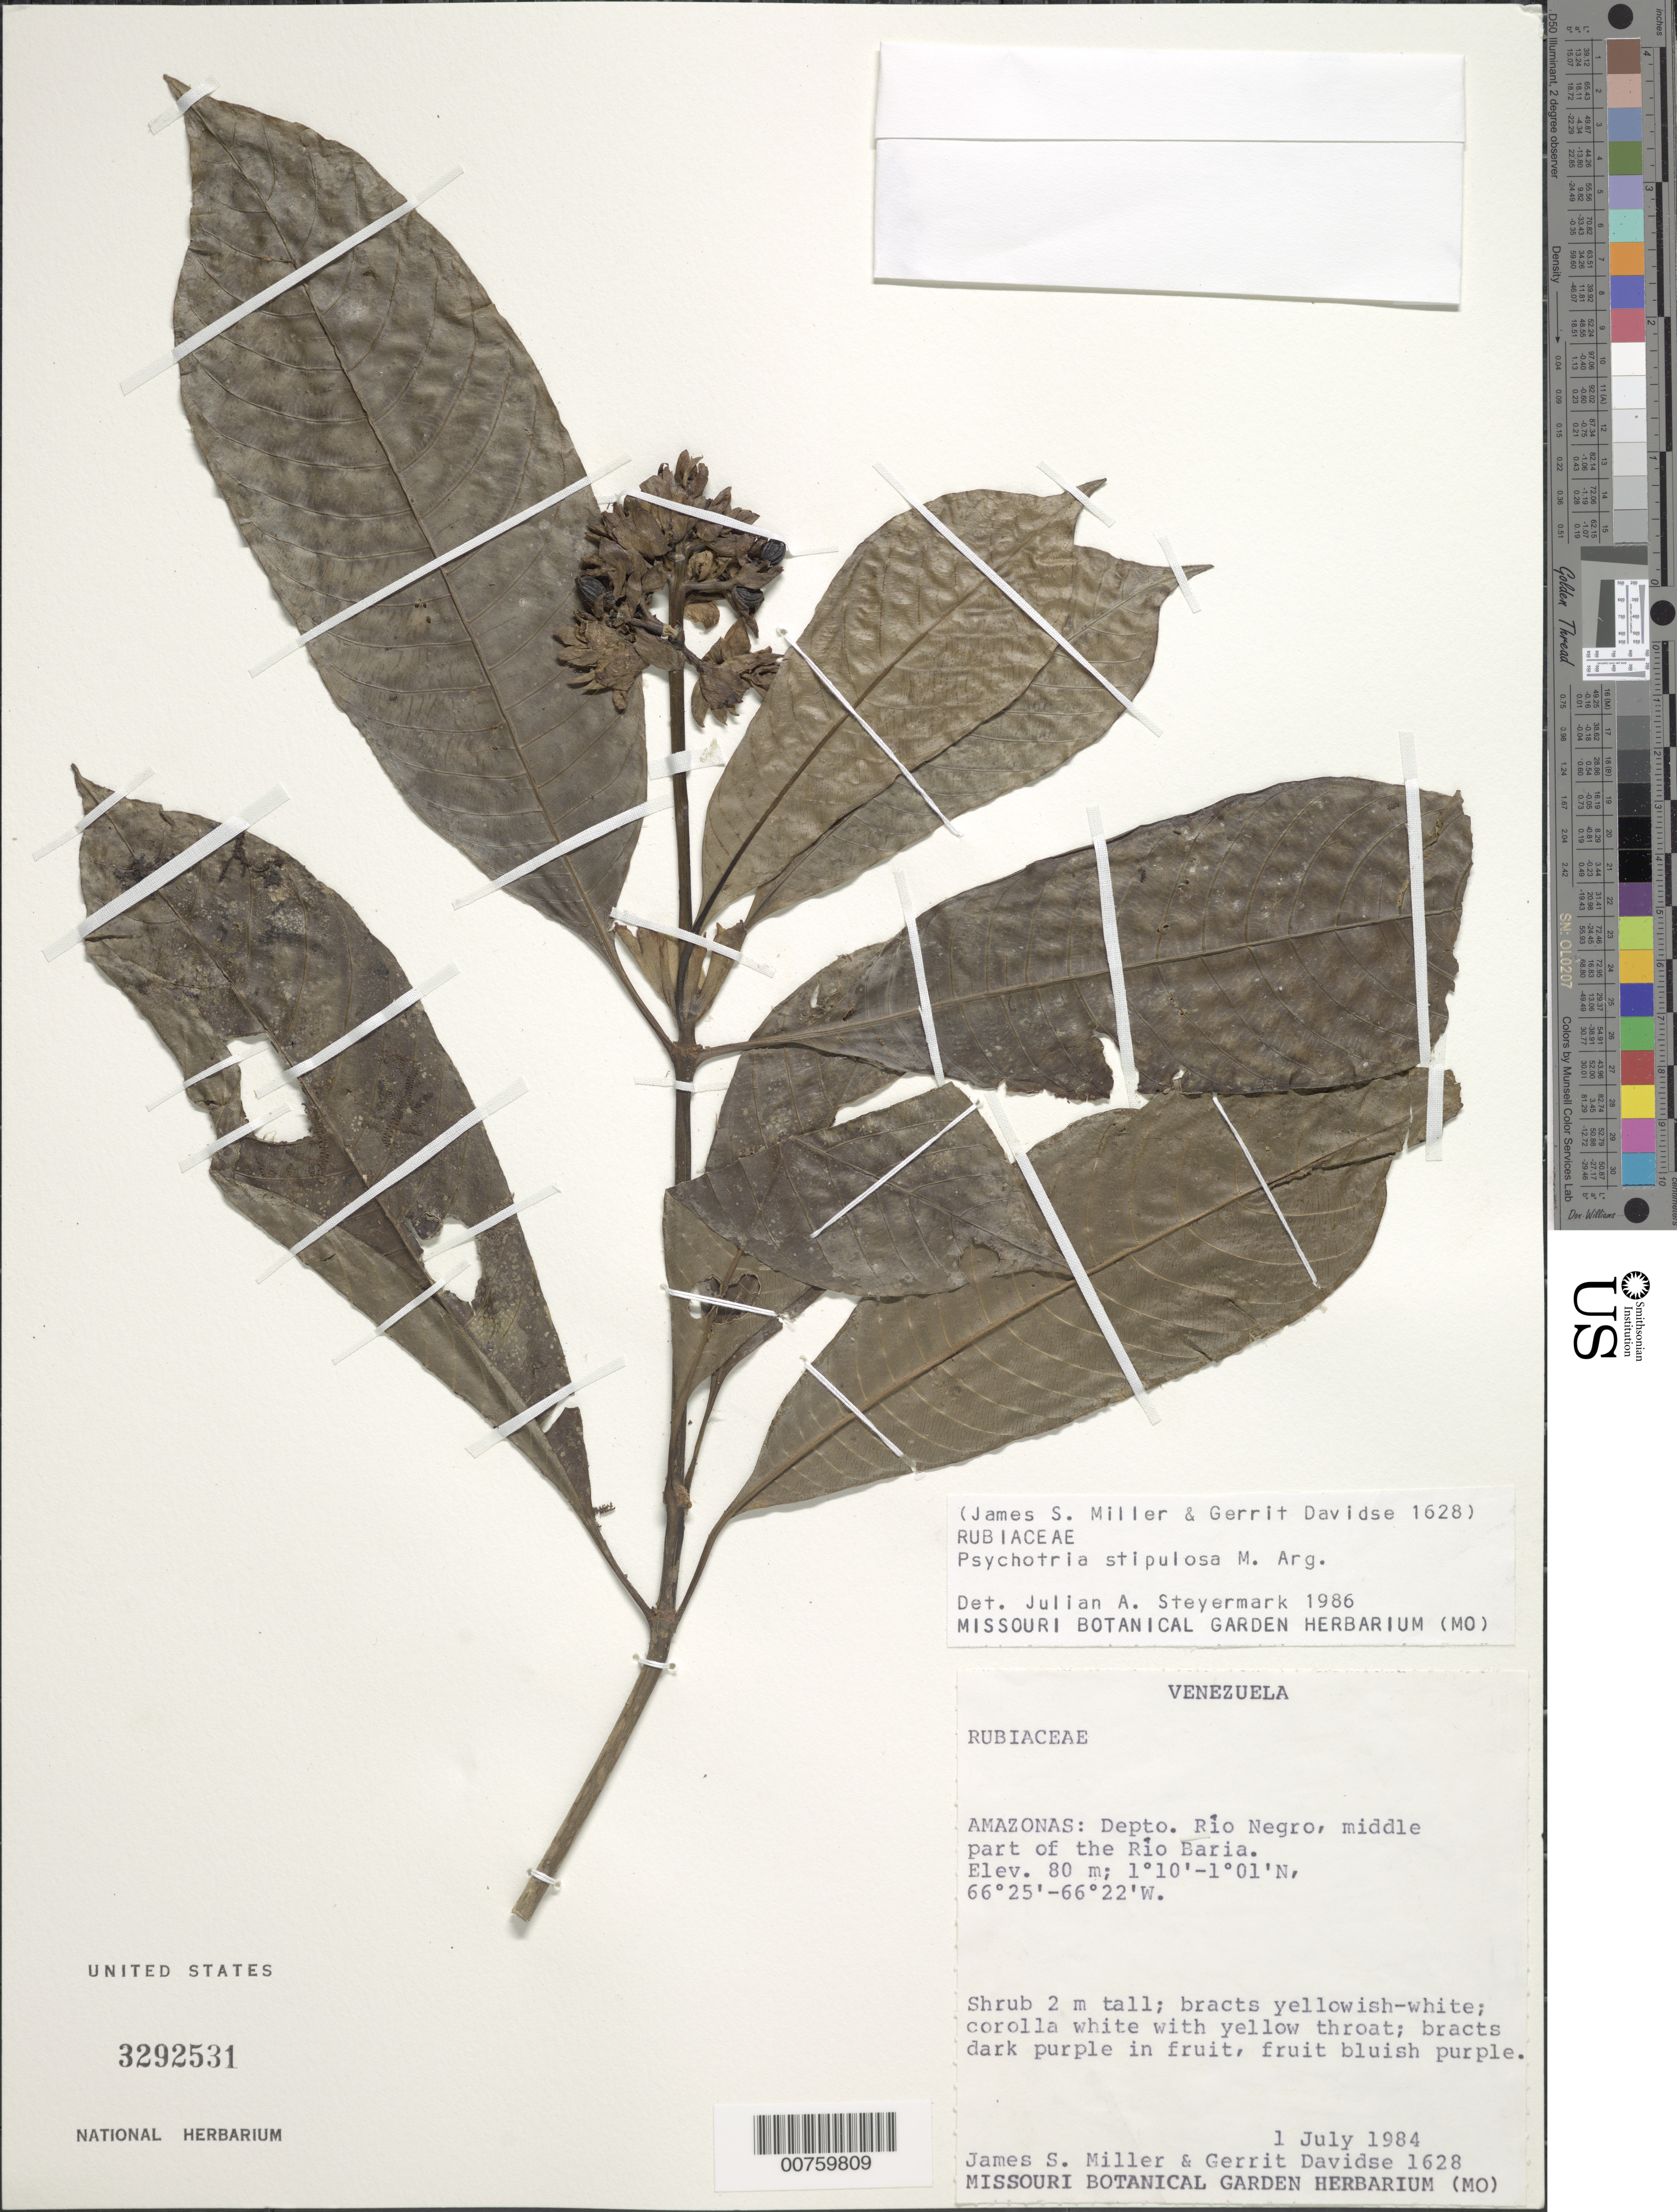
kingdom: Plantae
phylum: Tracheophyta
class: Magnoliopsida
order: Gentianales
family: Rubiaceae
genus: Psychotria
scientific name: Psychotria stipulosa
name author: Müll. Arg.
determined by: Steyermark, Julian A., (VEN)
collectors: J. S. Miller & G. Davidse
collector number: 1628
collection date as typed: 1-Jul-84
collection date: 1984-07-01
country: Venezuela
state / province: Amazonas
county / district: Río Negro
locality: Río Baria, middle part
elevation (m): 80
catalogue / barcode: US 3292531